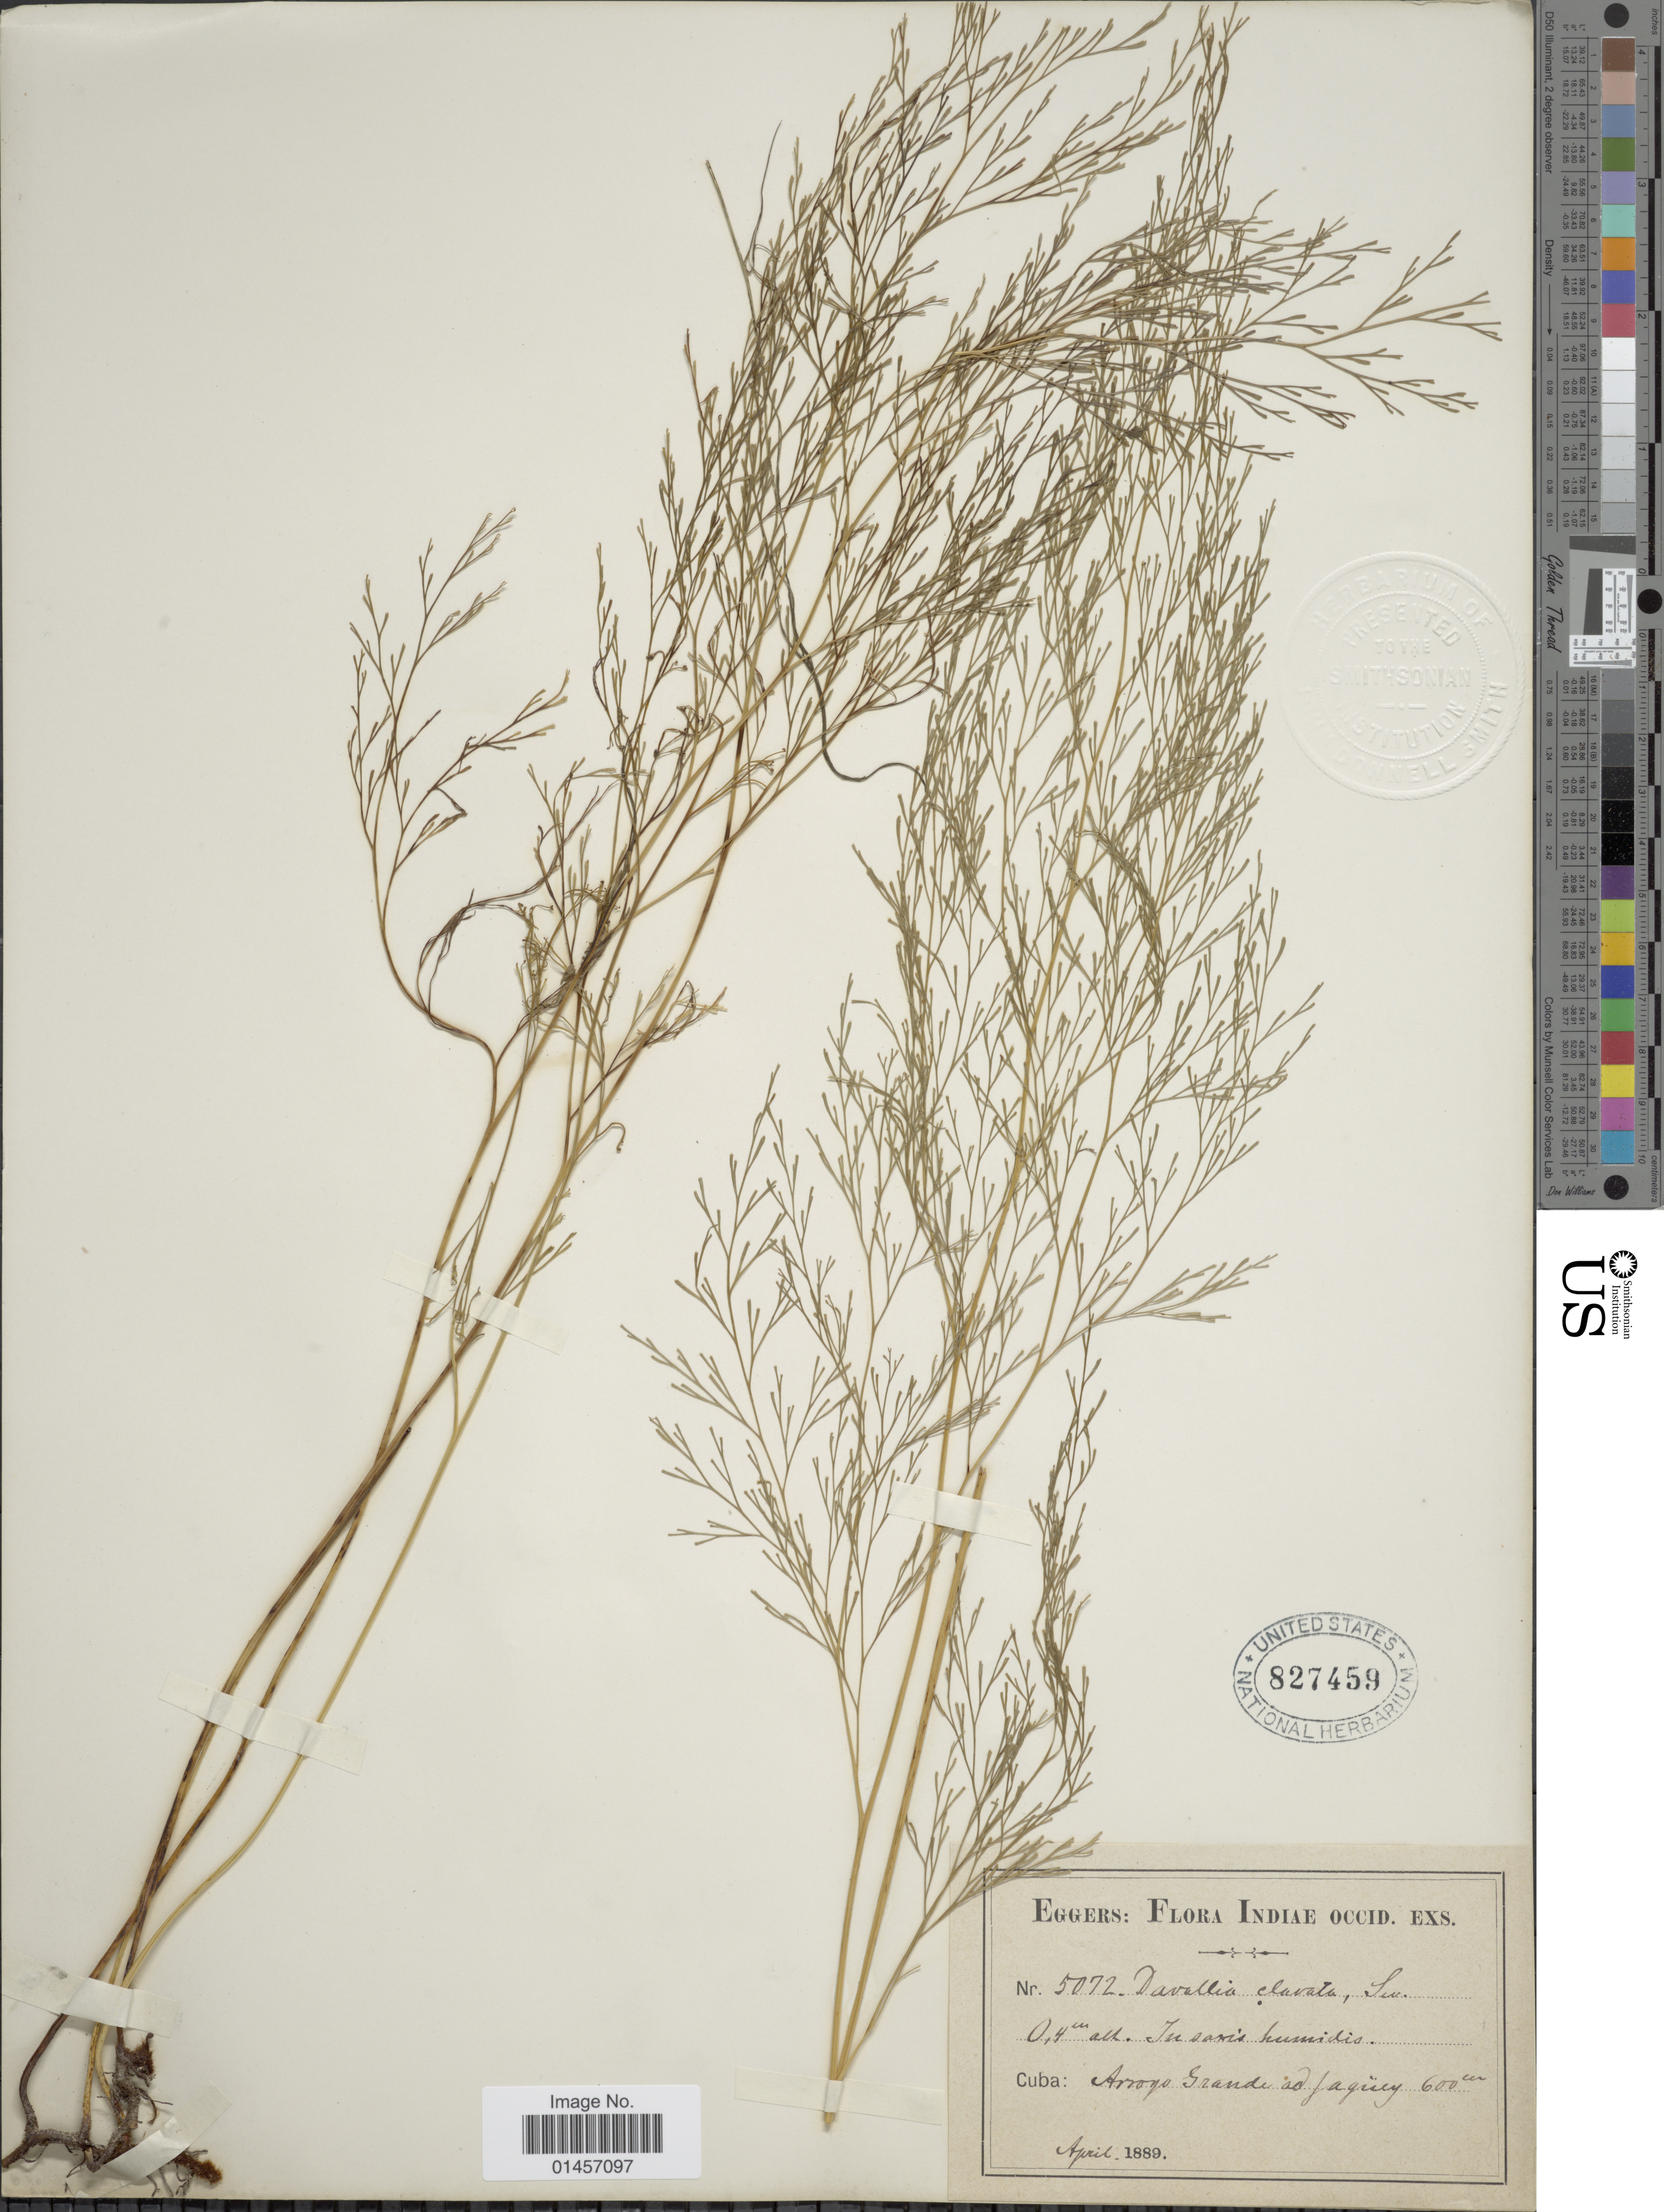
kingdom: Plantae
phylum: Tracheophyta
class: Polypodiopsida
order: Polypodiales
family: Lindsaeaceae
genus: Sphenomeris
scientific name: Sphenomeris clavata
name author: (L.) Maxon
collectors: Egger, --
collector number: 5072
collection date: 1889-04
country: Cuba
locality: Cuba, Arroyo Grande ad Jaguey.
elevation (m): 600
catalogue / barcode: US 827459